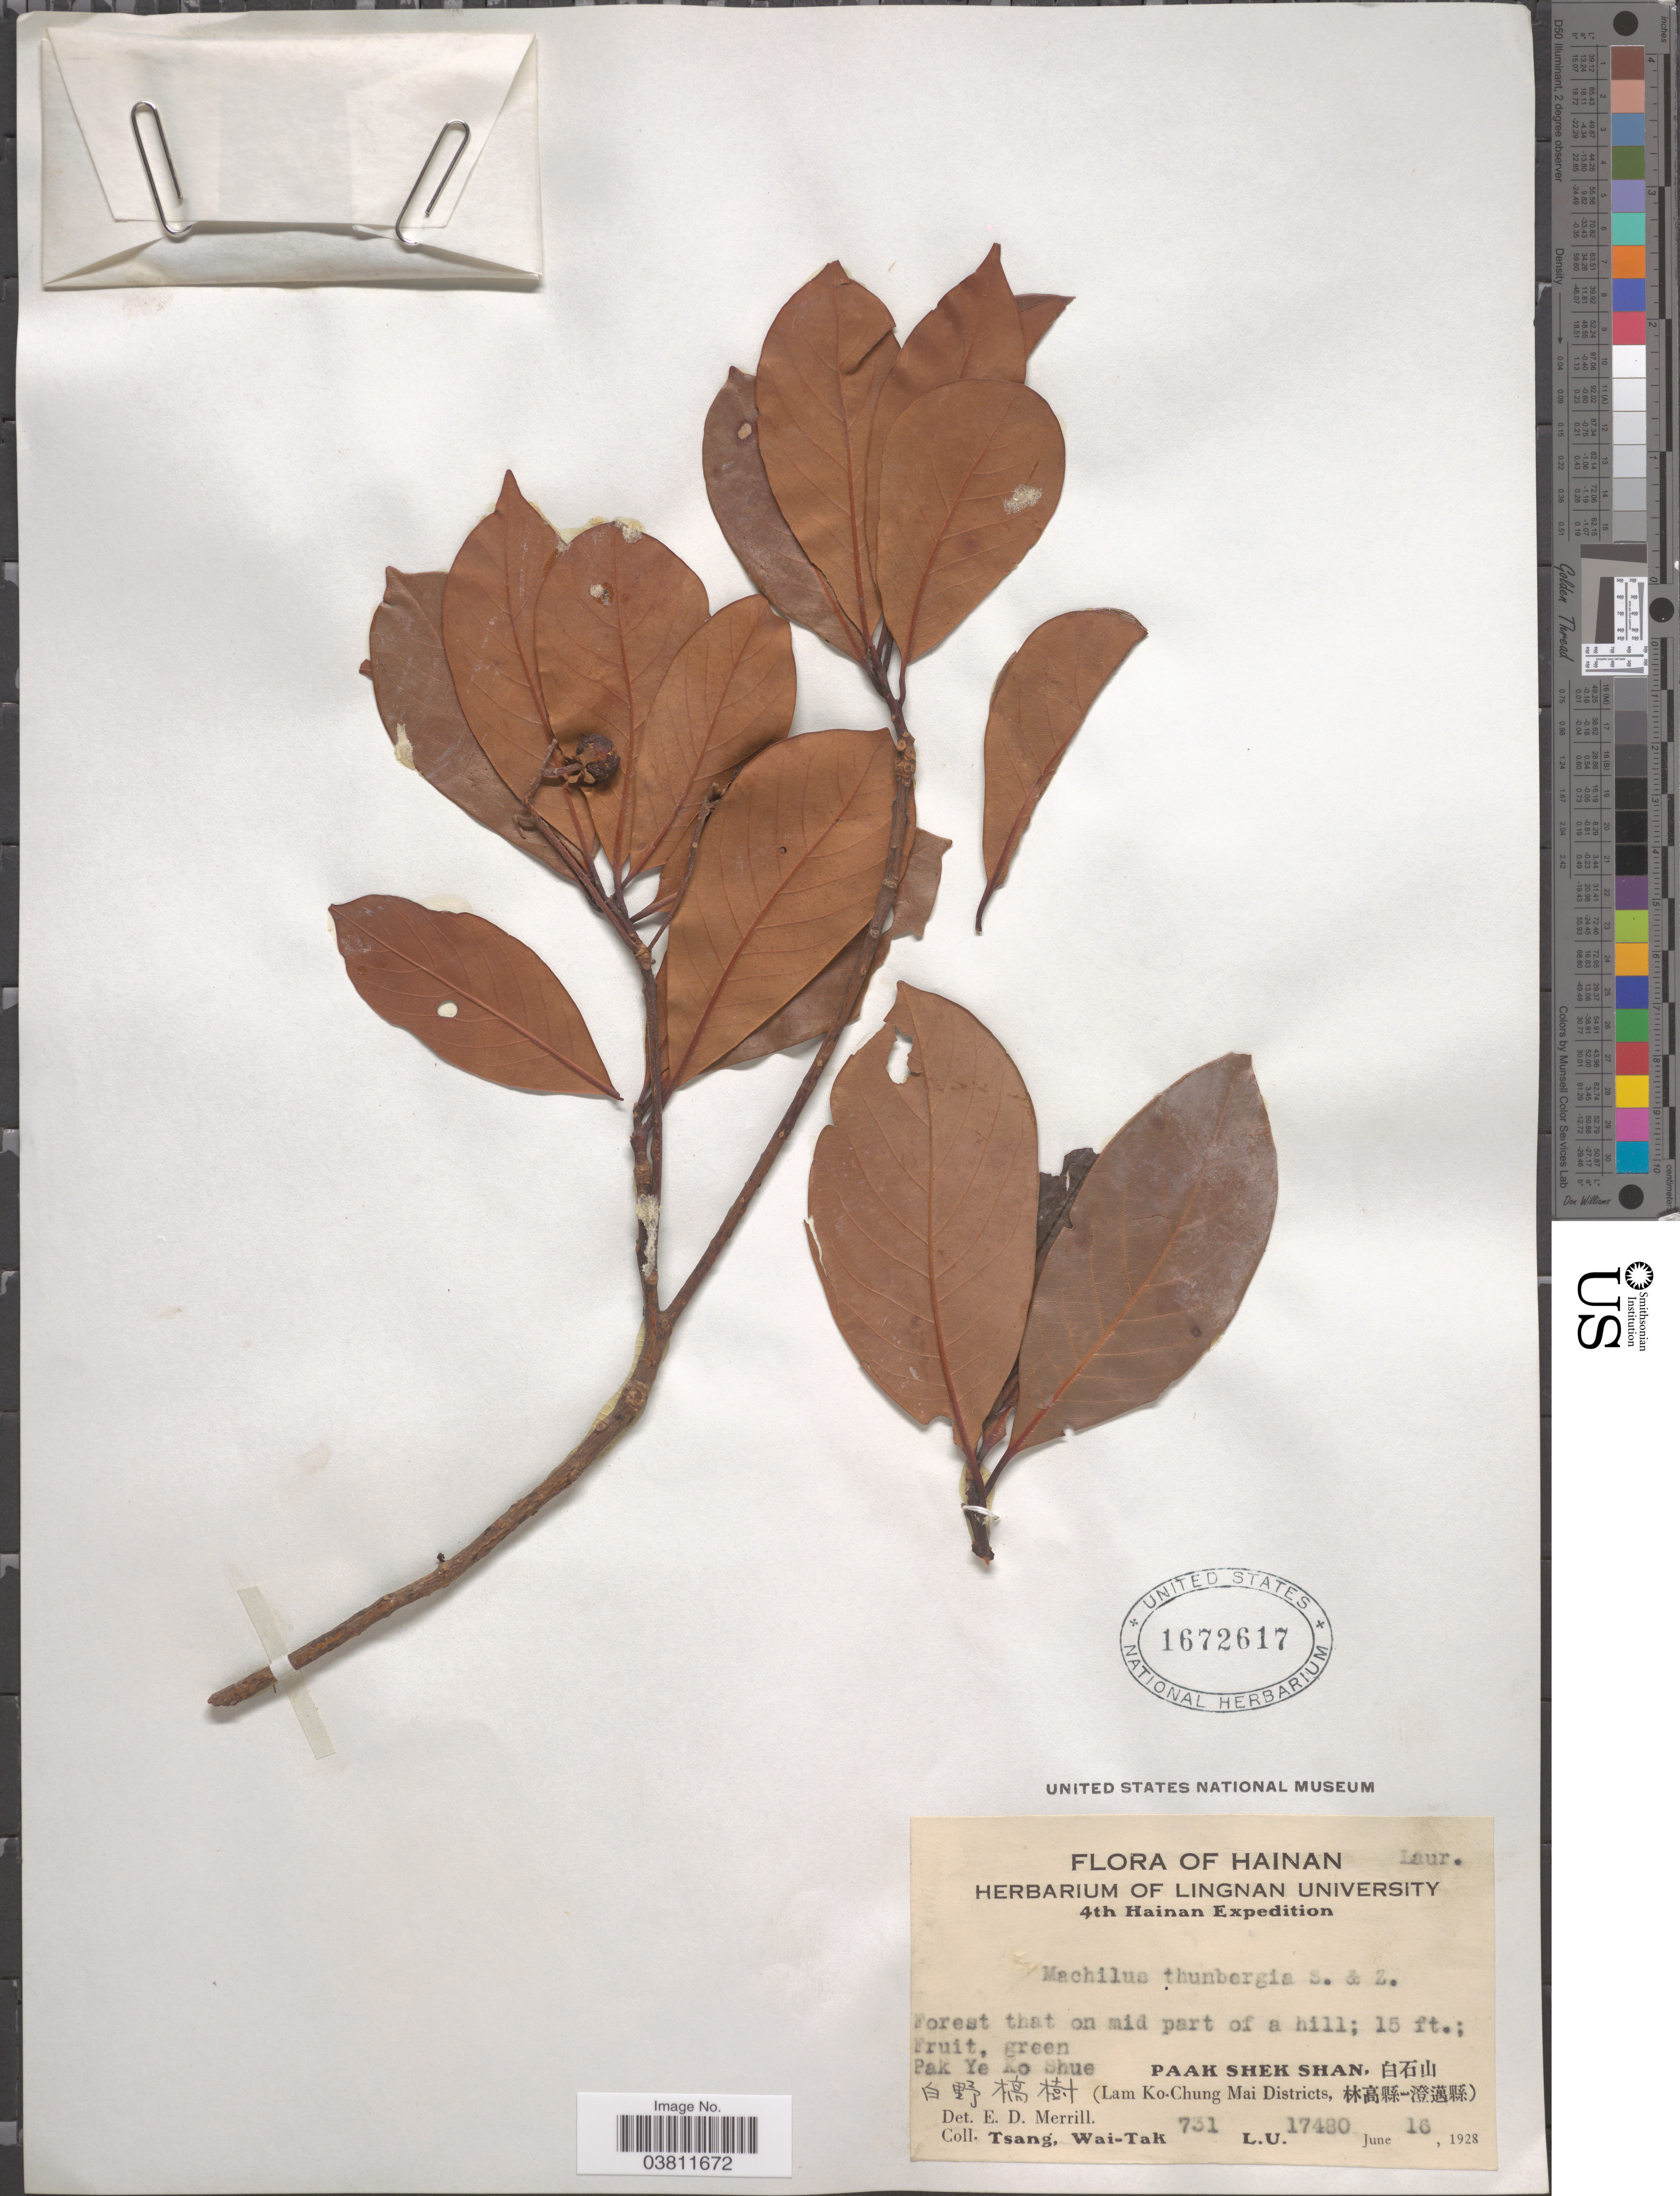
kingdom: Plantae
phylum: Tracheophyta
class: Magnoliopsida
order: Laurales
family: Lauraceae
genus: Machilus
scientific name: Machilus thunbergii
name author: Siebold & Zucc.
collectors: W. T. Tsang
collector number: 731L.U.17480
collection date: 1928-06-16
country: China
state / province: Hainan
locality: Pak Ye Ko Shue, X. Paak Shek Shan, X. (Lam Ko-Chung Mai Districts, X).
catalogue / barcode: US 1672617